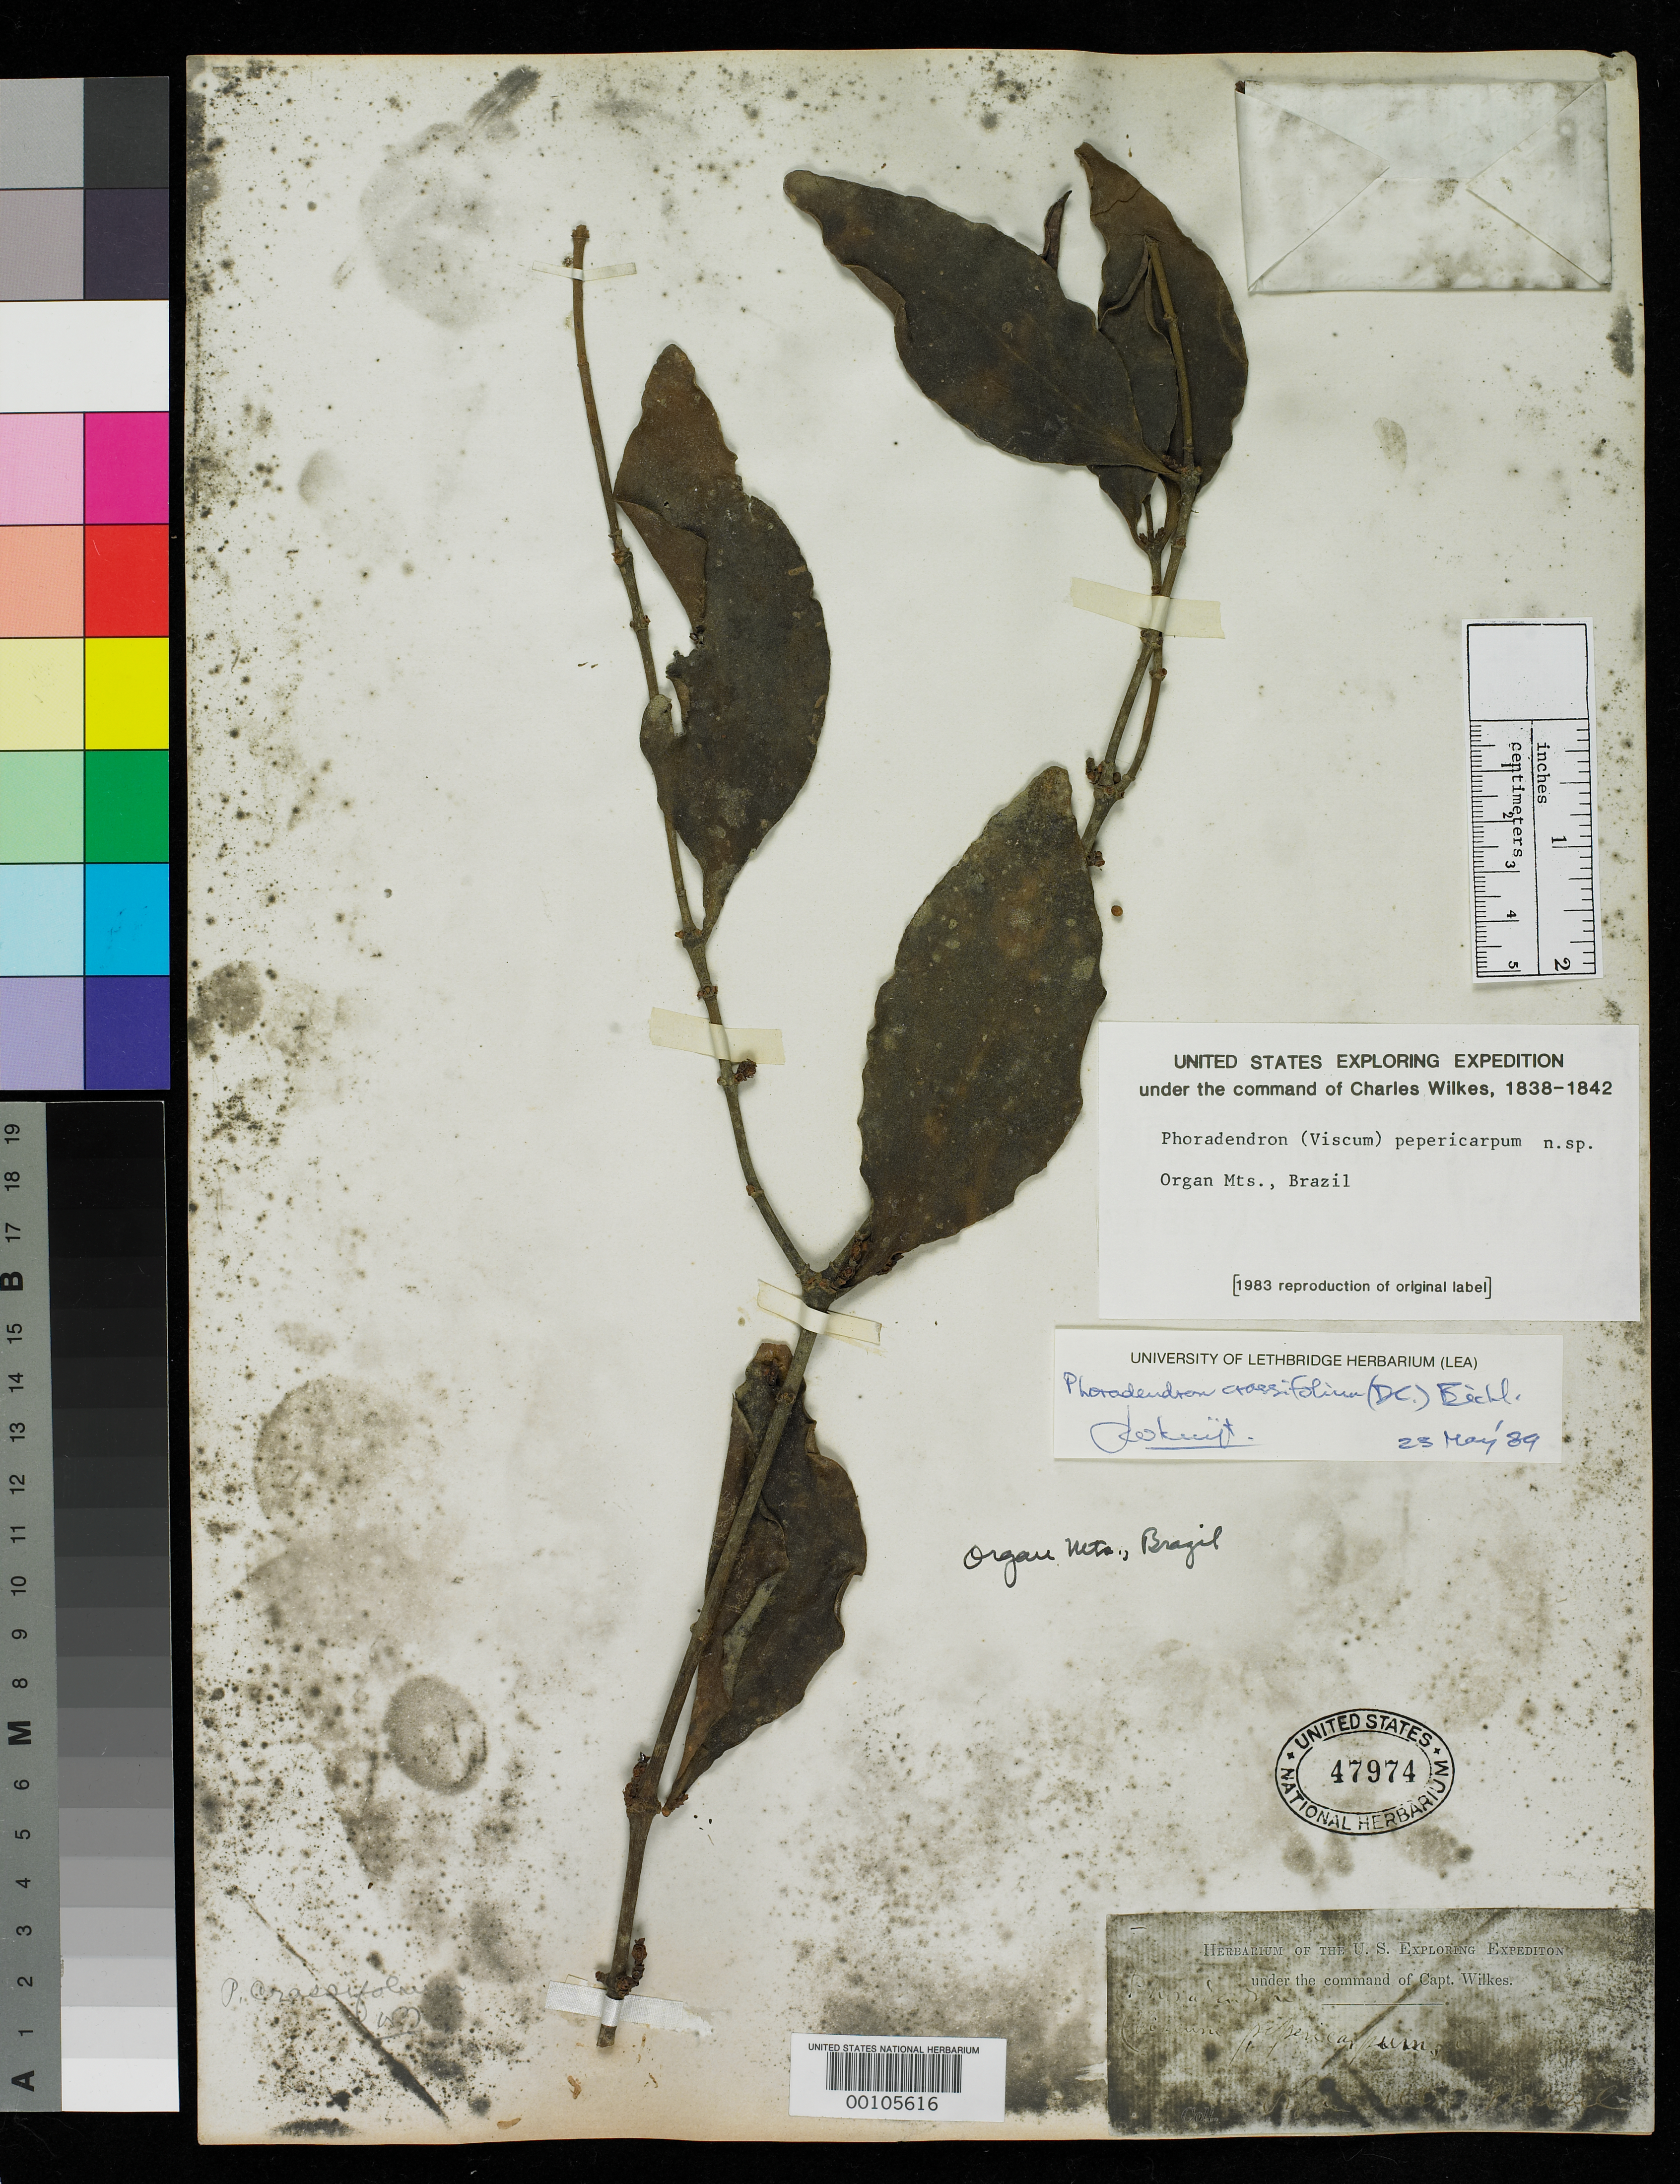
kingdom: Plantae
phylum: Tracheophyta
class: Magnoliopsida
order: Santalales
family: Viscaceae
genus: Phoradendron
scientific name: Phoradendron pepericarpum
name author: A. Gray in Wilkes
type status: Type Material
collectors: Wilkes Explor. Exped.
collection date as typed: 1838 to -- --- 1842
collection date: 1838/1842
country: Brazil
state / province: Rio de Janeiro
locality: Organ Mts.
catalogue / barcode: US 47974